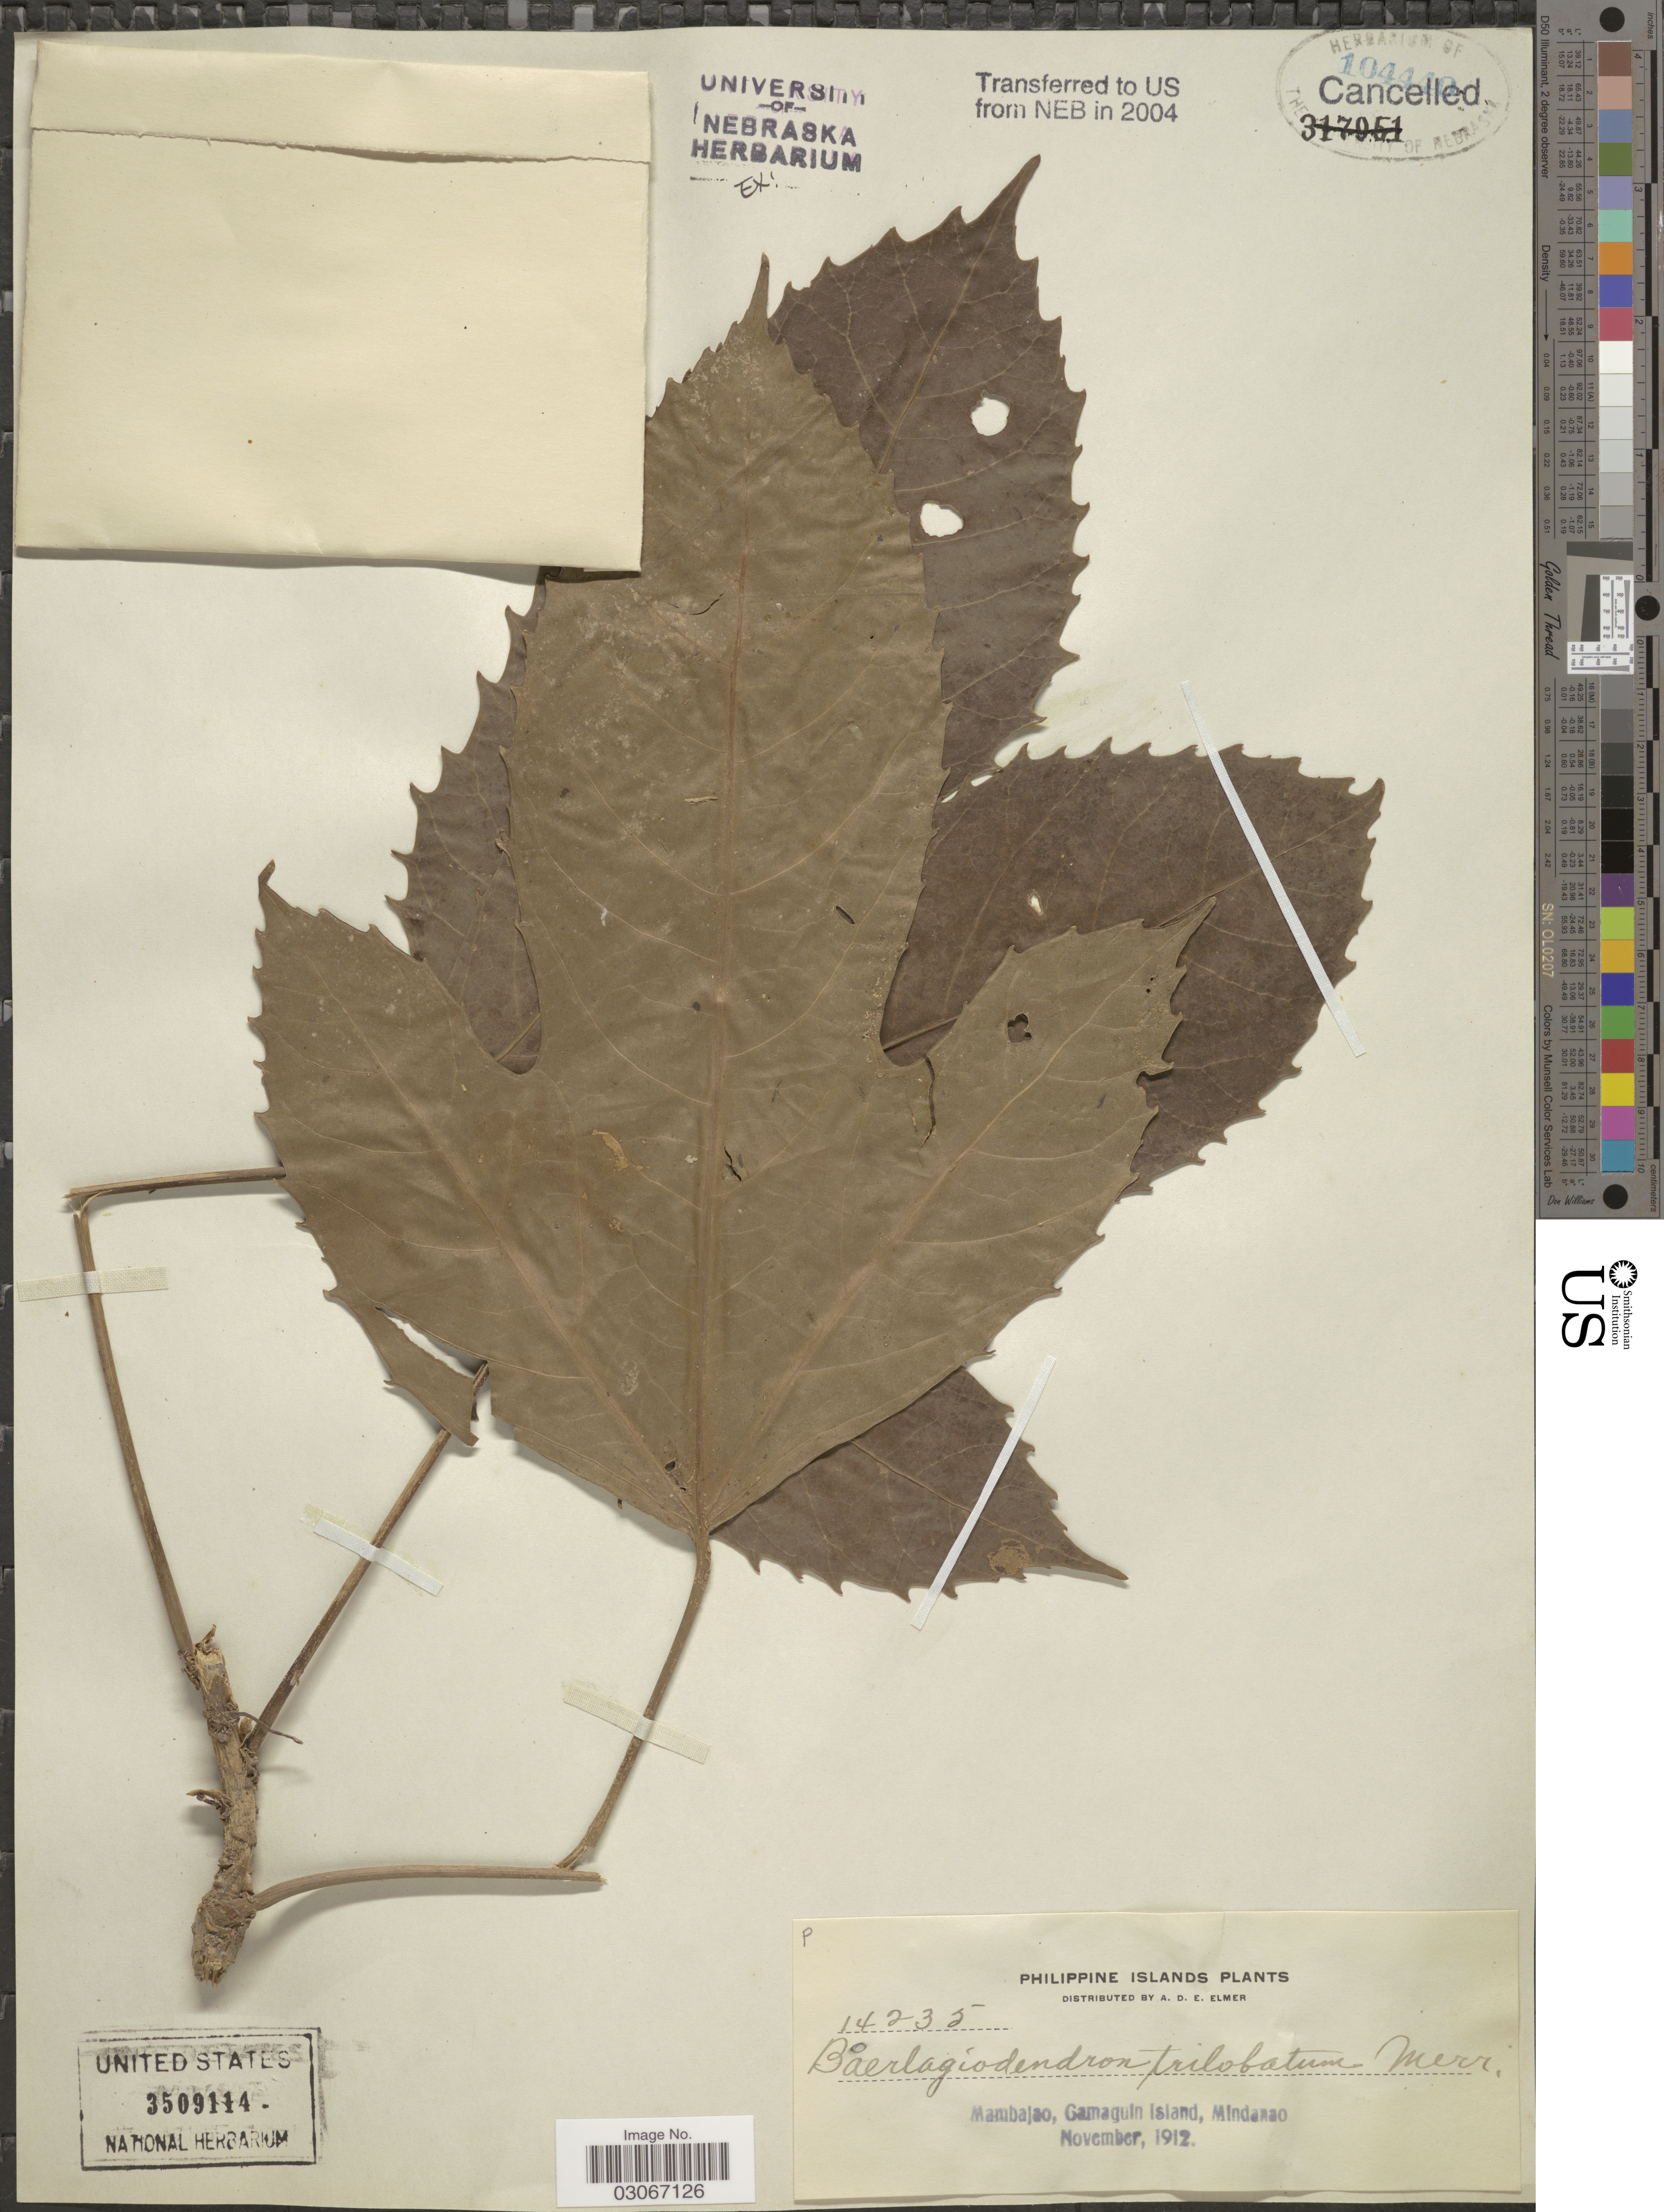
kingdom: Plantae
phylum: Tracheophyta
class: Magnoliopsida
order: Apiales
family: Araliaceae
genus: Osmoxylon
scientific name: Osmoxylon trilobatum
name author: (Merr.) Philipson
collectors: A. D. E. Elmer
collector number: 14235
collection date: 1912-11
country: Philippines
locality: Philippine Islands. Mambajao, Gamaguin Island, Mindanao.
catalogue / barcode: US 3509114